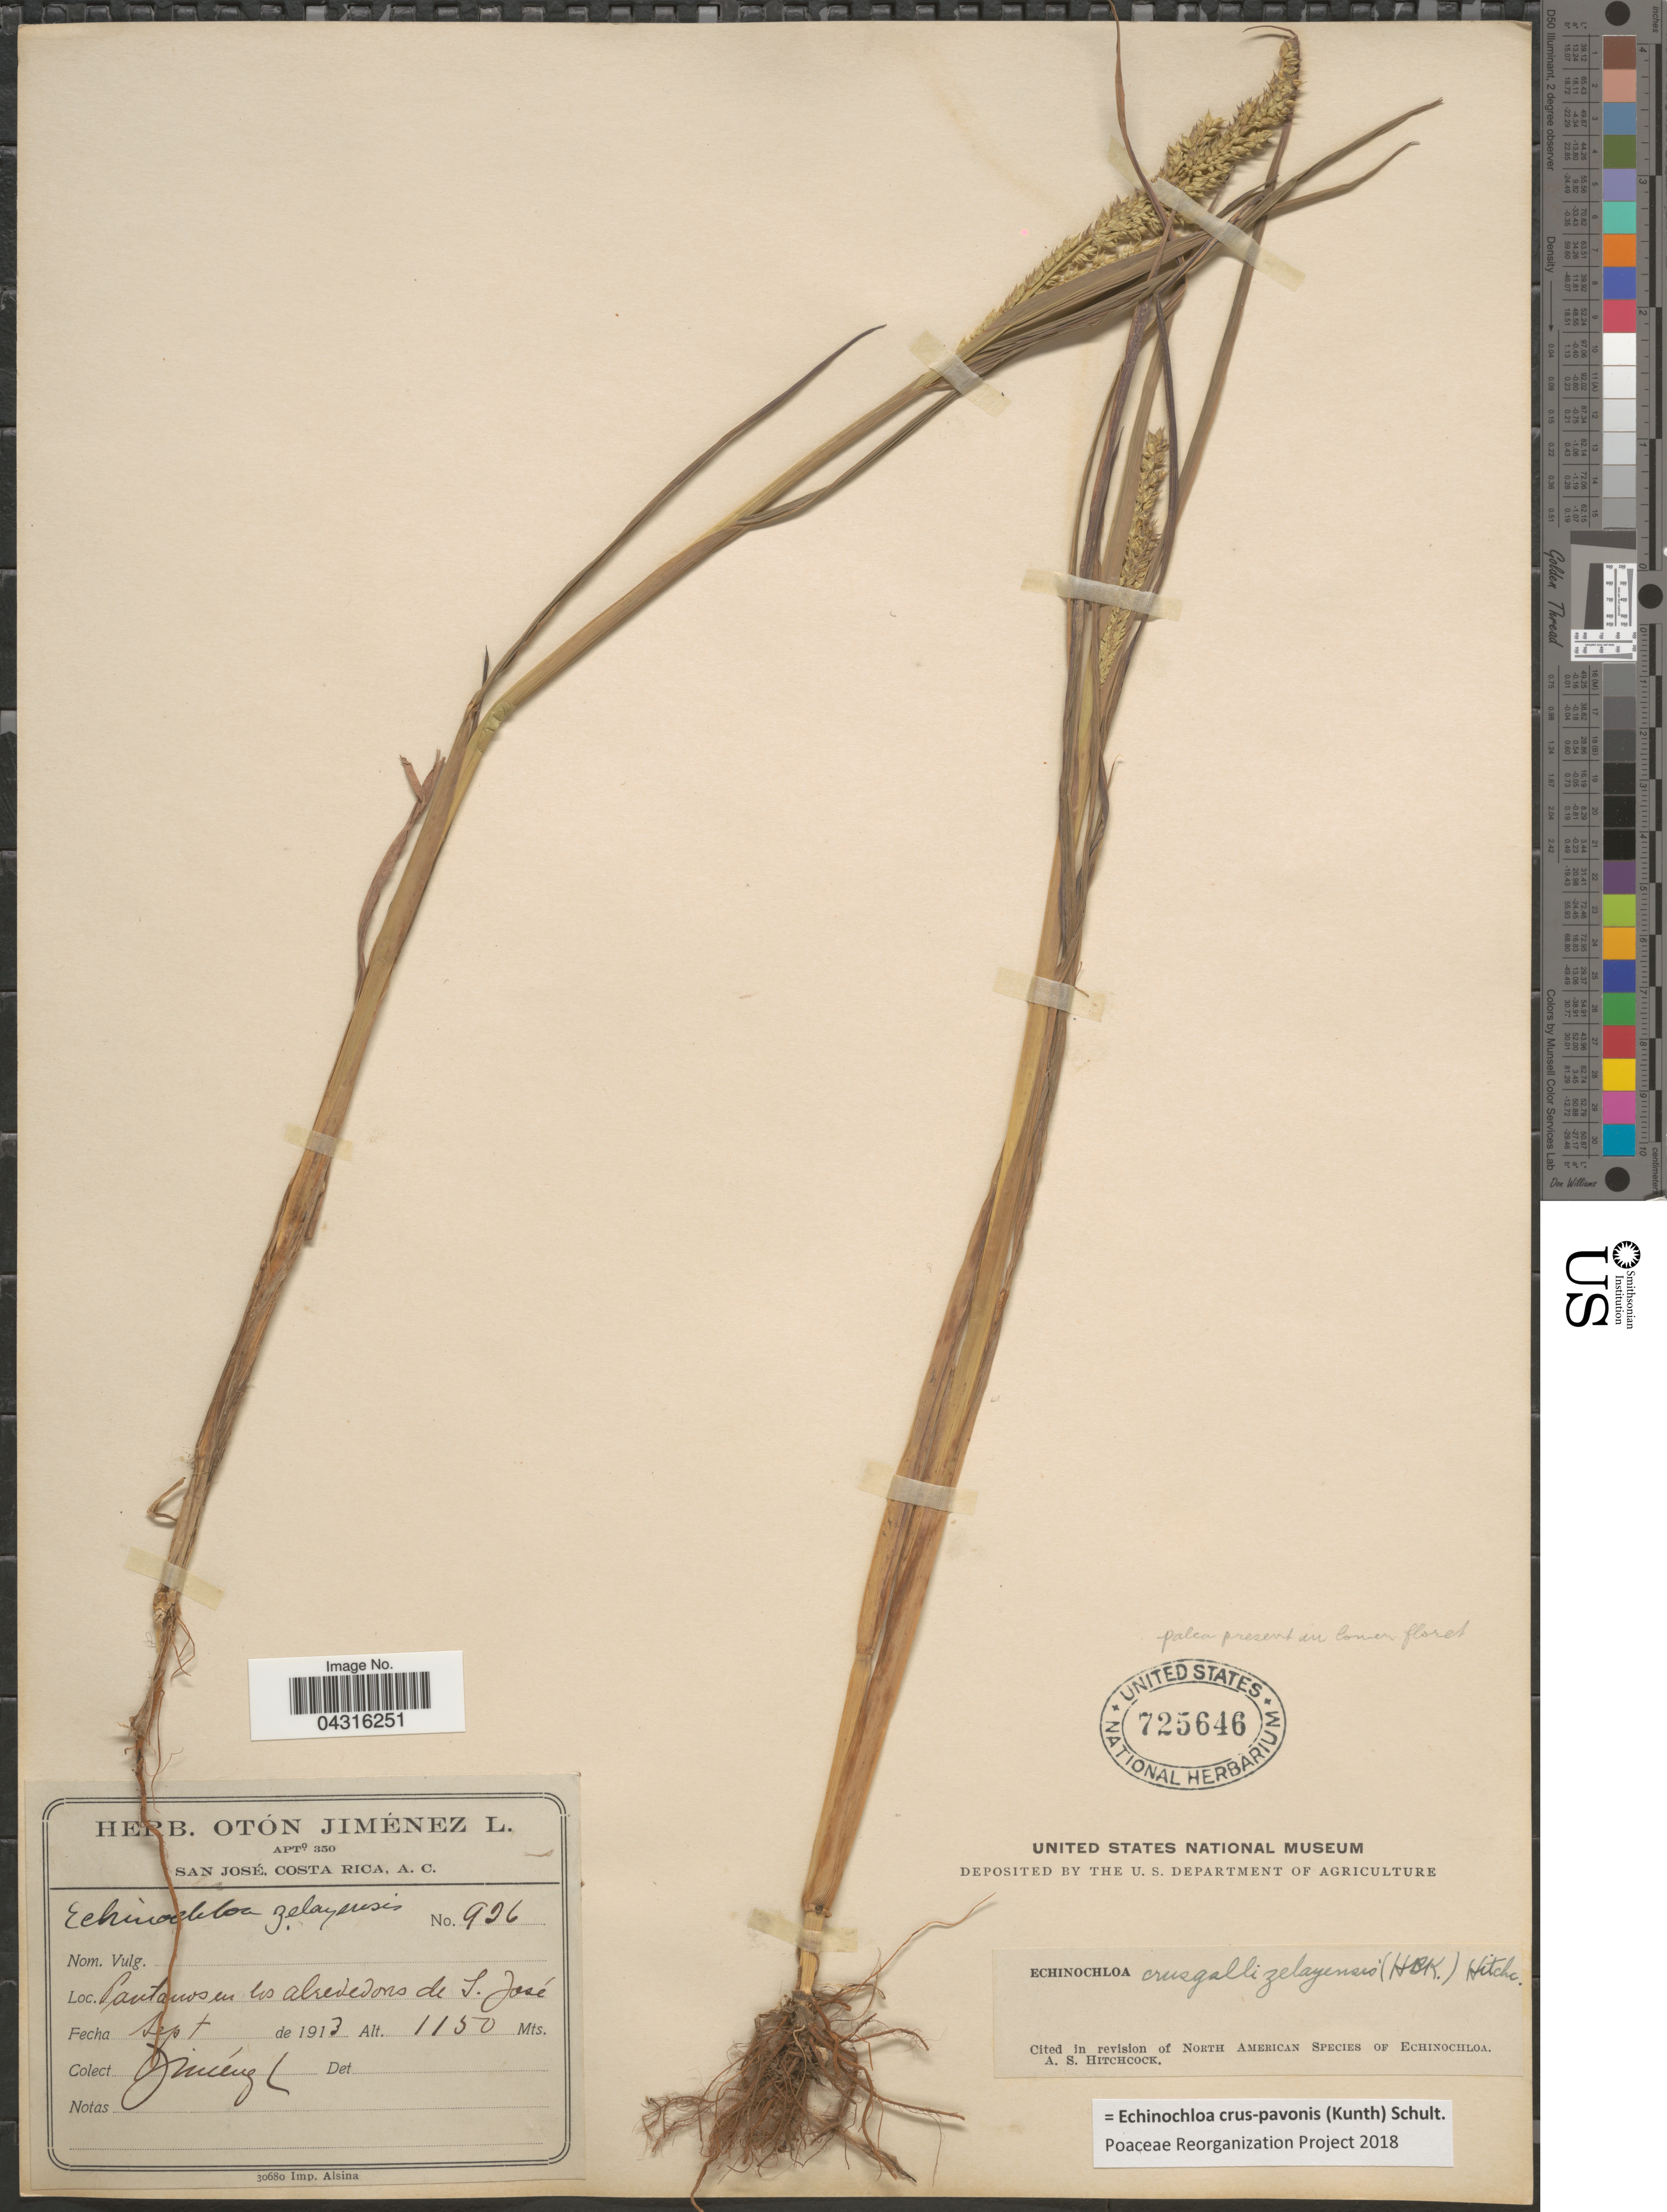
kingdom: Plantae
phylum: Tracheophyta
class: Liliopsida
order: Poales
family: Poaceae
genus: Echinochloa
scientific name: Echinochloa crus-pavonis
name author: (Kunth) Schult.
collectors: O. Jiménez L.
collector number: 926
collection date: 1913-09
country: Costa Rica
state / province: San José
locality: Pantanos en los alrededores de S. José.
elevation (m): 1150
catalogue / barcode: US 725646